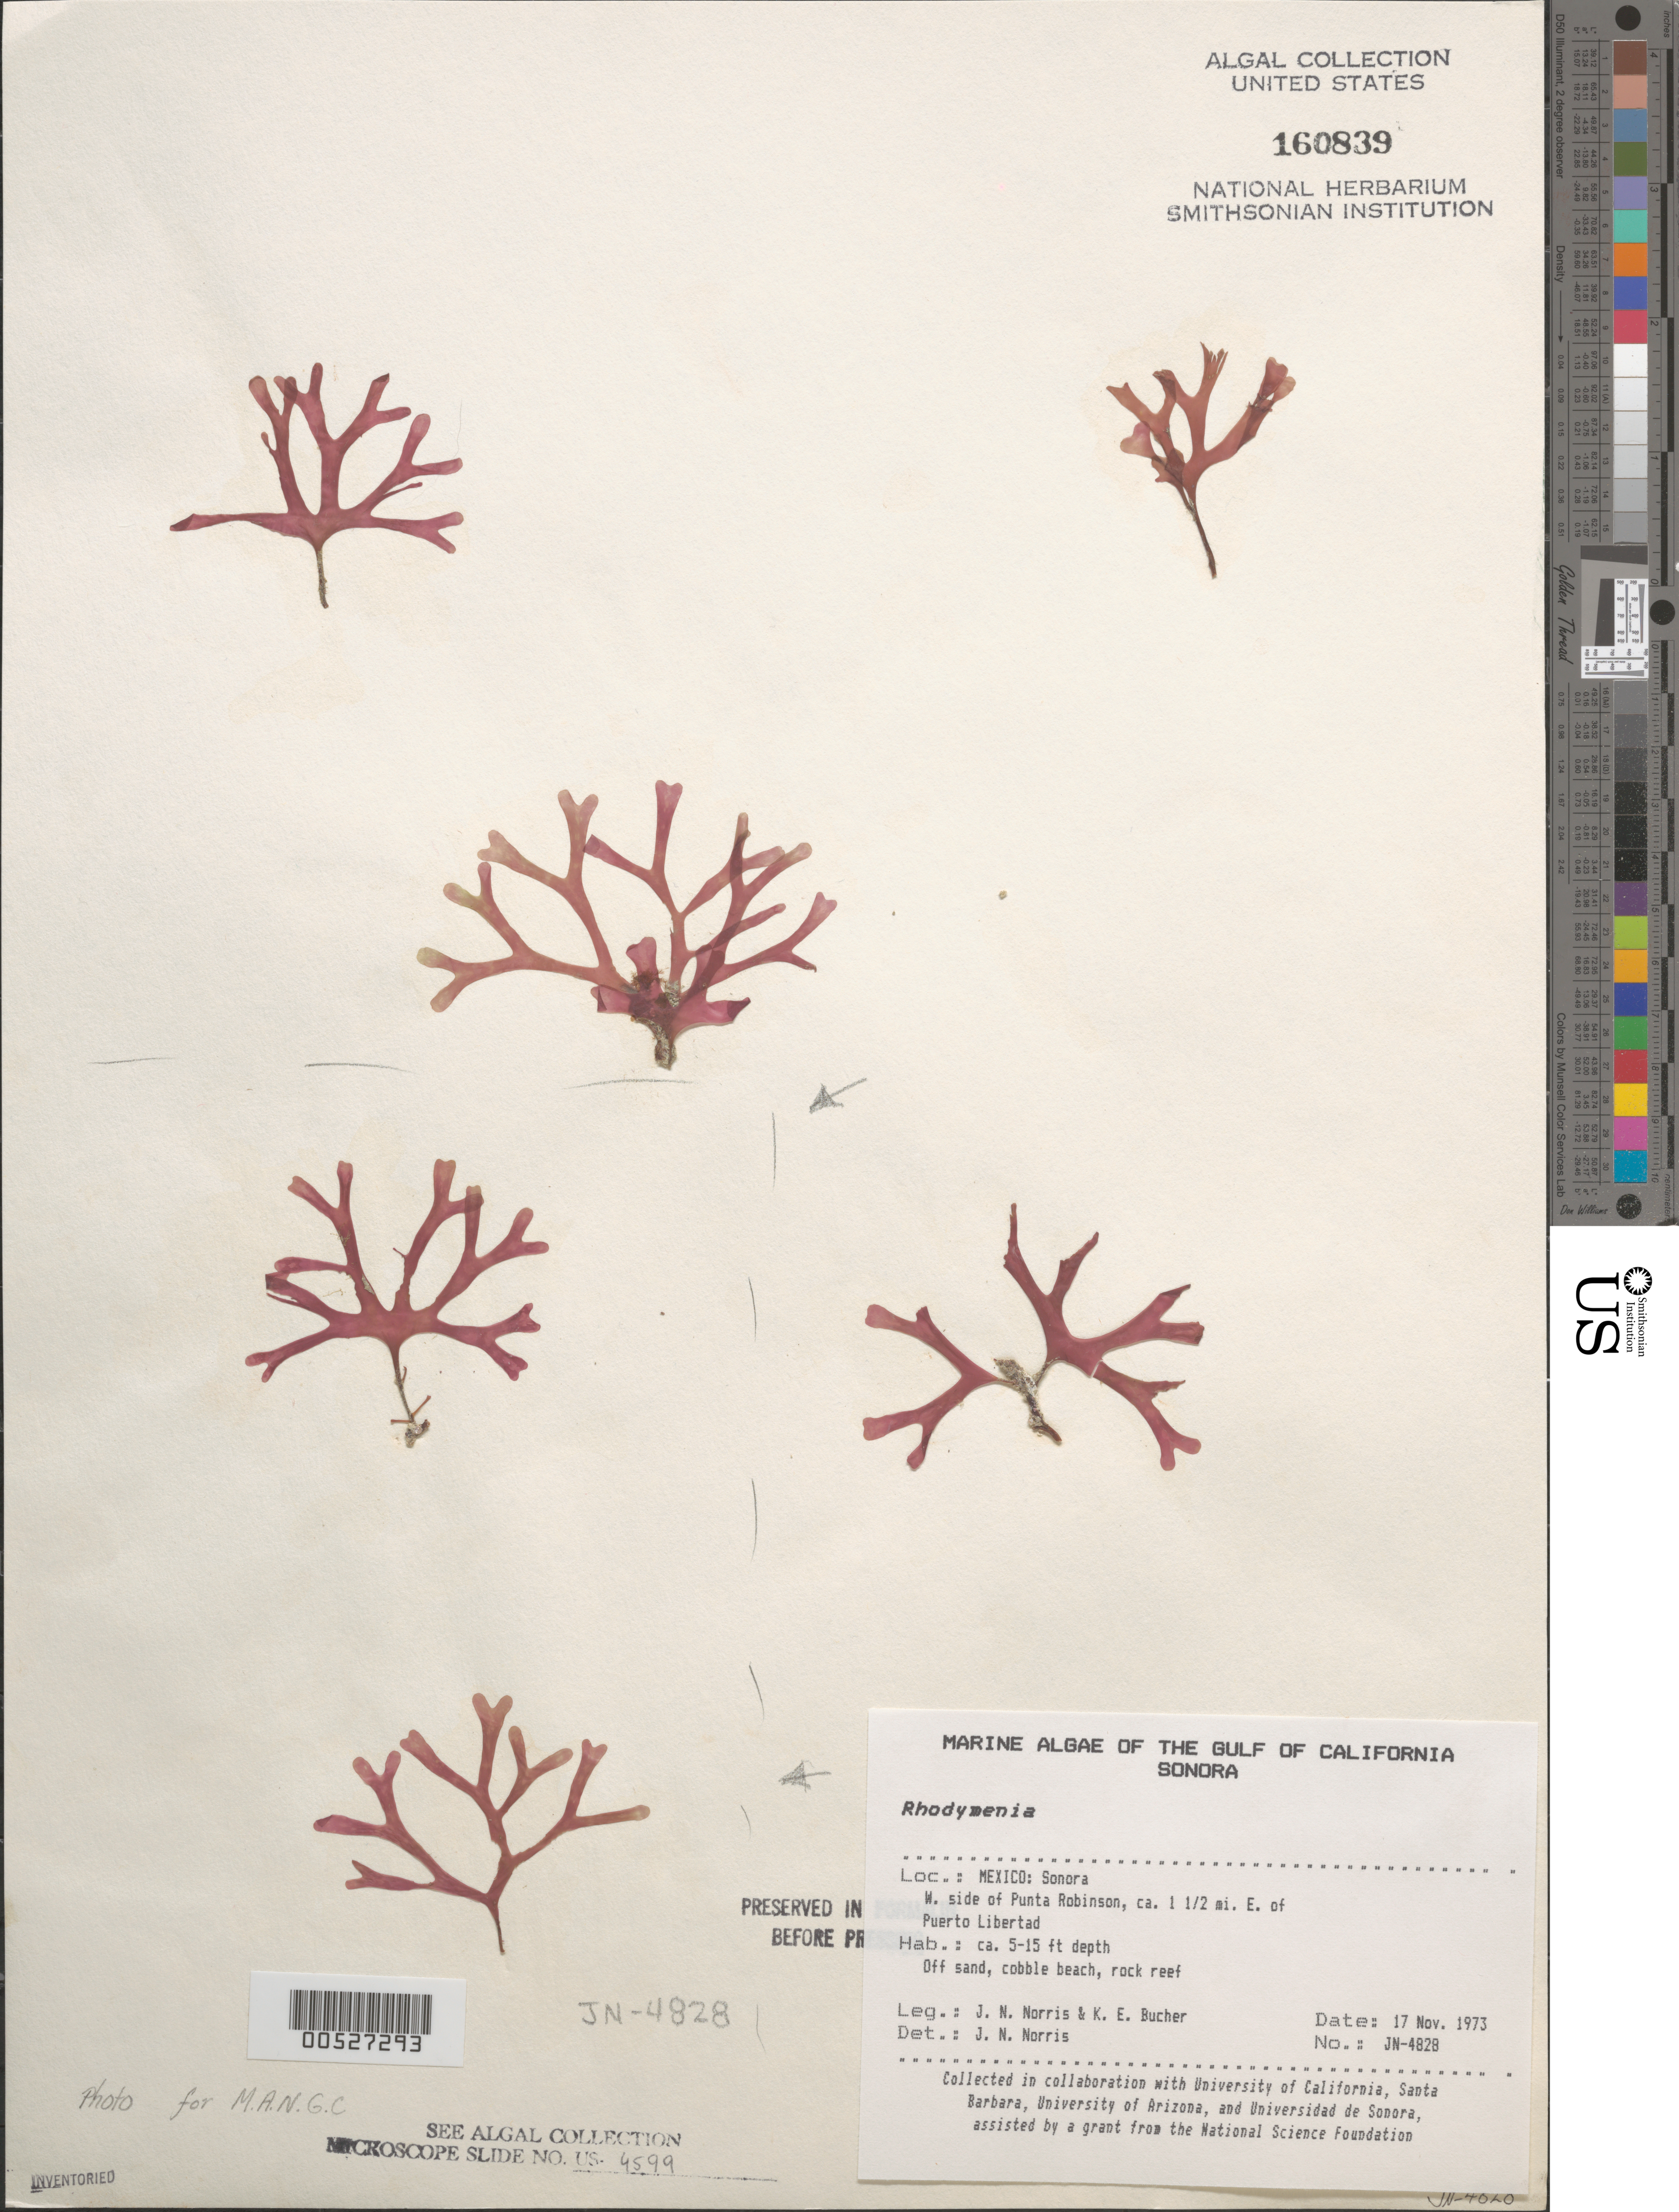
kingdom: Plantae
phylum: Rhodophyta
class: Florideophyceae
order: Rhodymeniales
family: Rhodymeniaceae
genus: Rhodymenia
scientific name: Rhodymenia sp.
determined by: Norris, James N.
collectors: J. N. Norris & K. E. Bucher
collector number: JN-4828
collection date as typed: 17 Nov 1973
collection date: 1973-11-17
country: Mexico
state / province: Sonora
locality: Punta Robinson ca. 1.5 miles east of Puerto Libertad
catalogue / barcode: US 160839